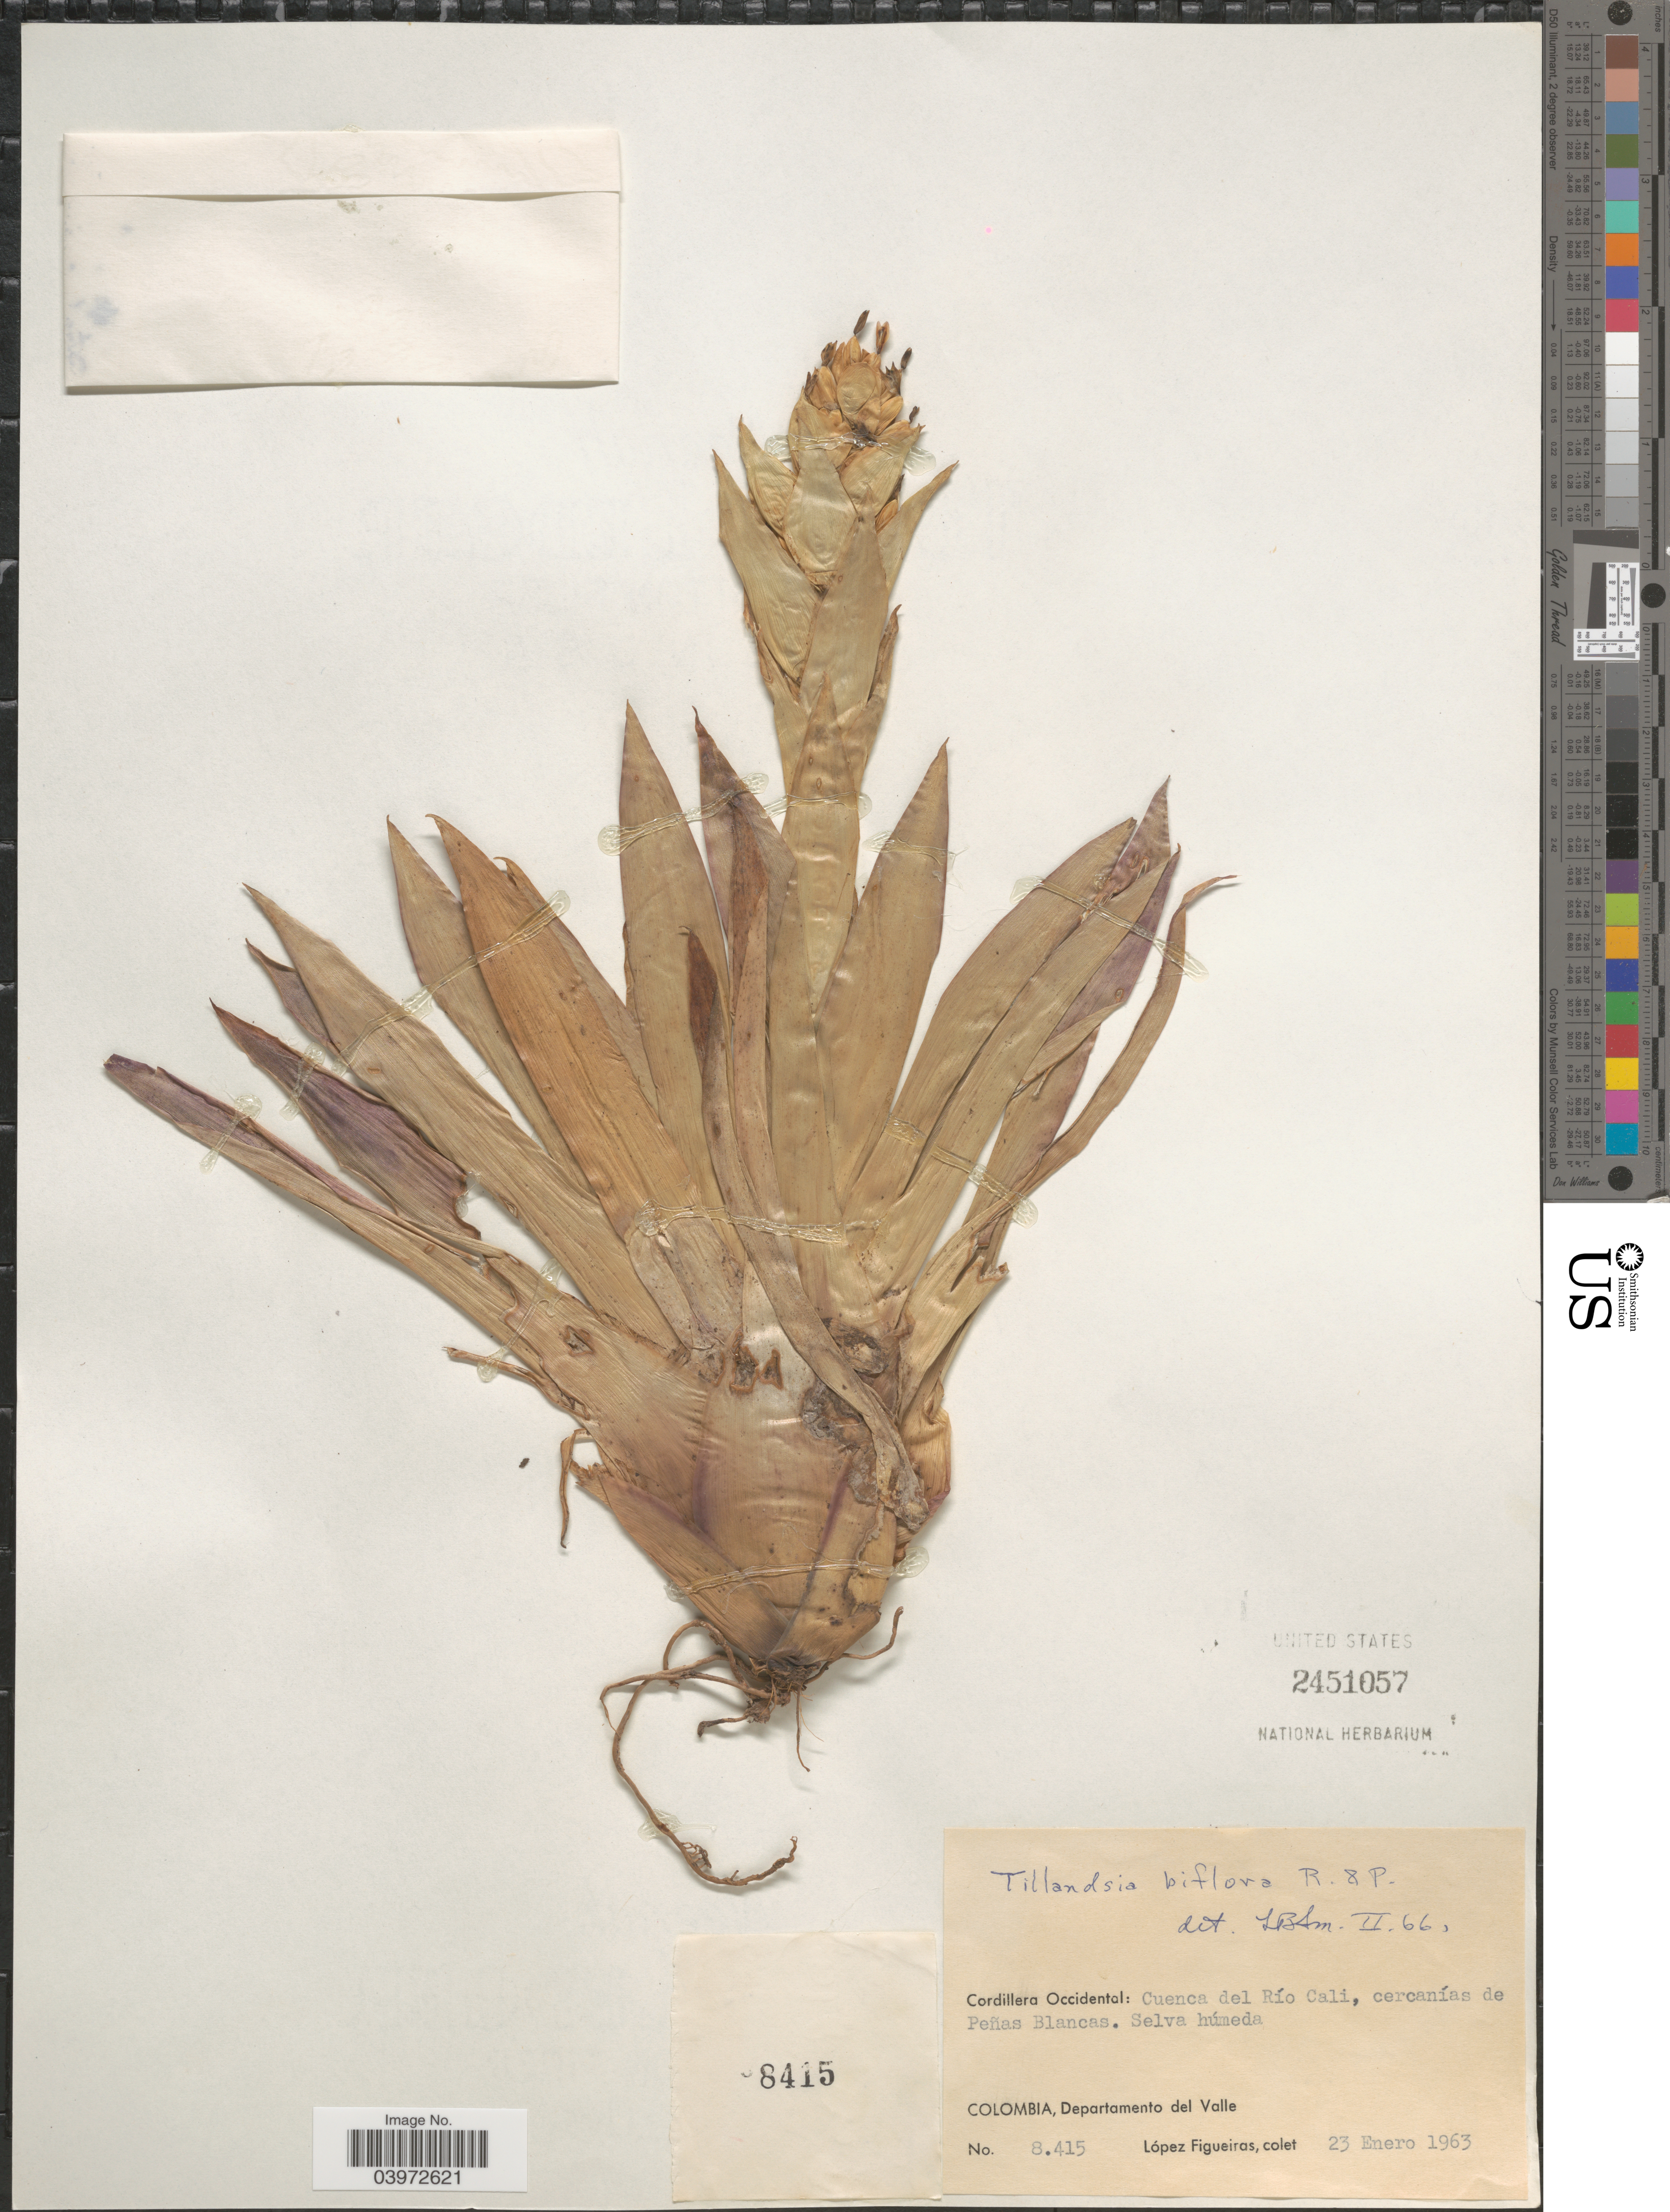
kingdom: Plantae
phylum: Tracheophyta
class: Liliopsida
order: Poales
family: Bromeliaceae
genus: Tillandsia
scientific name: Tillandsia biflora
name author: Ruiz & Pav.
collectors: M. López Figueiras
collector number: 8415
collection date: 1963-01-23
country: Colombia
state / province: Valle del Cauca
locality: Cordillera Occidental: Cuenca del Río Cali, cercanías de Peñas Blancas. Departamento del Valle.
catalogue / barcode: US 2451057